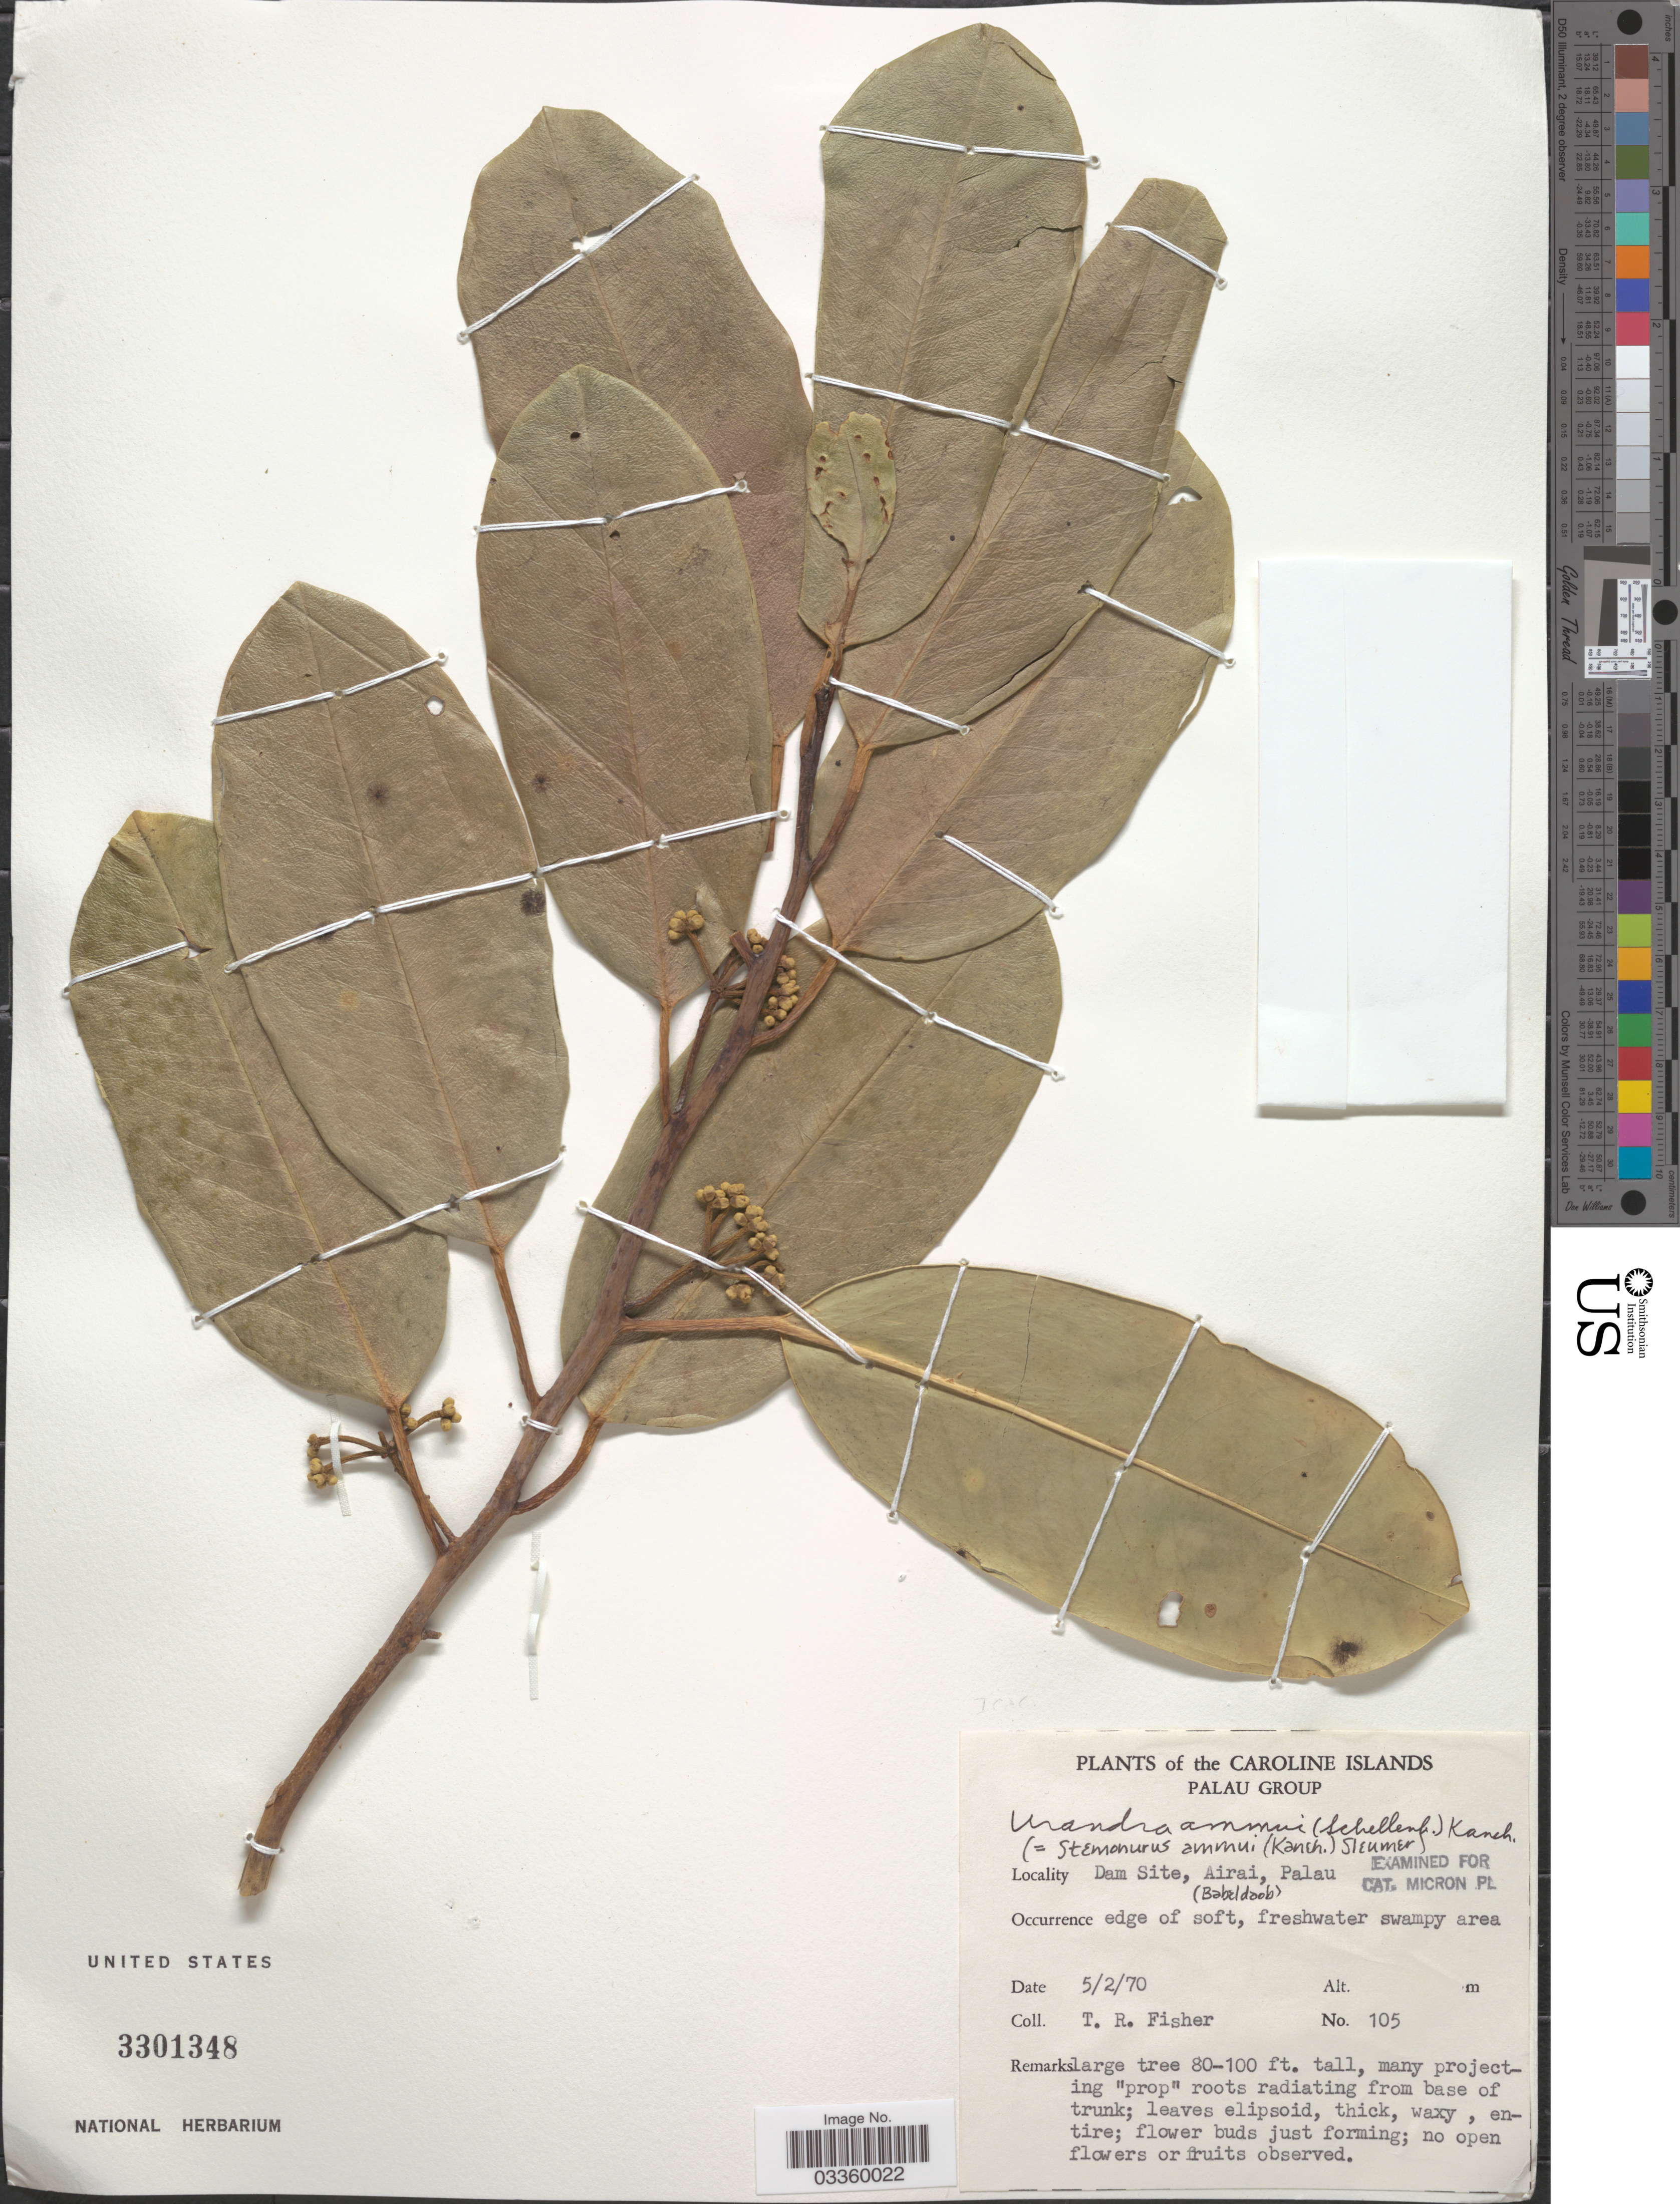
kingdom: Plantae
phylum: Tracheophyta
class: Magnoliopsida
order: Cardiopteridales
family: Stemonuraceae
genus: Stemonurus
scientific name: Stemonurus ammui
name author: (Kaneh.) Sleumer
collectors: T. R. Fisher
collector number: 105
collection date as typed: Transcribed d/m/y: 5/2/70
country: Palau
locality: Caroline Islands. Palau Group. Dam Site, Airai (Babeldaob), Palau.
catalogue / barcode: US 3301348